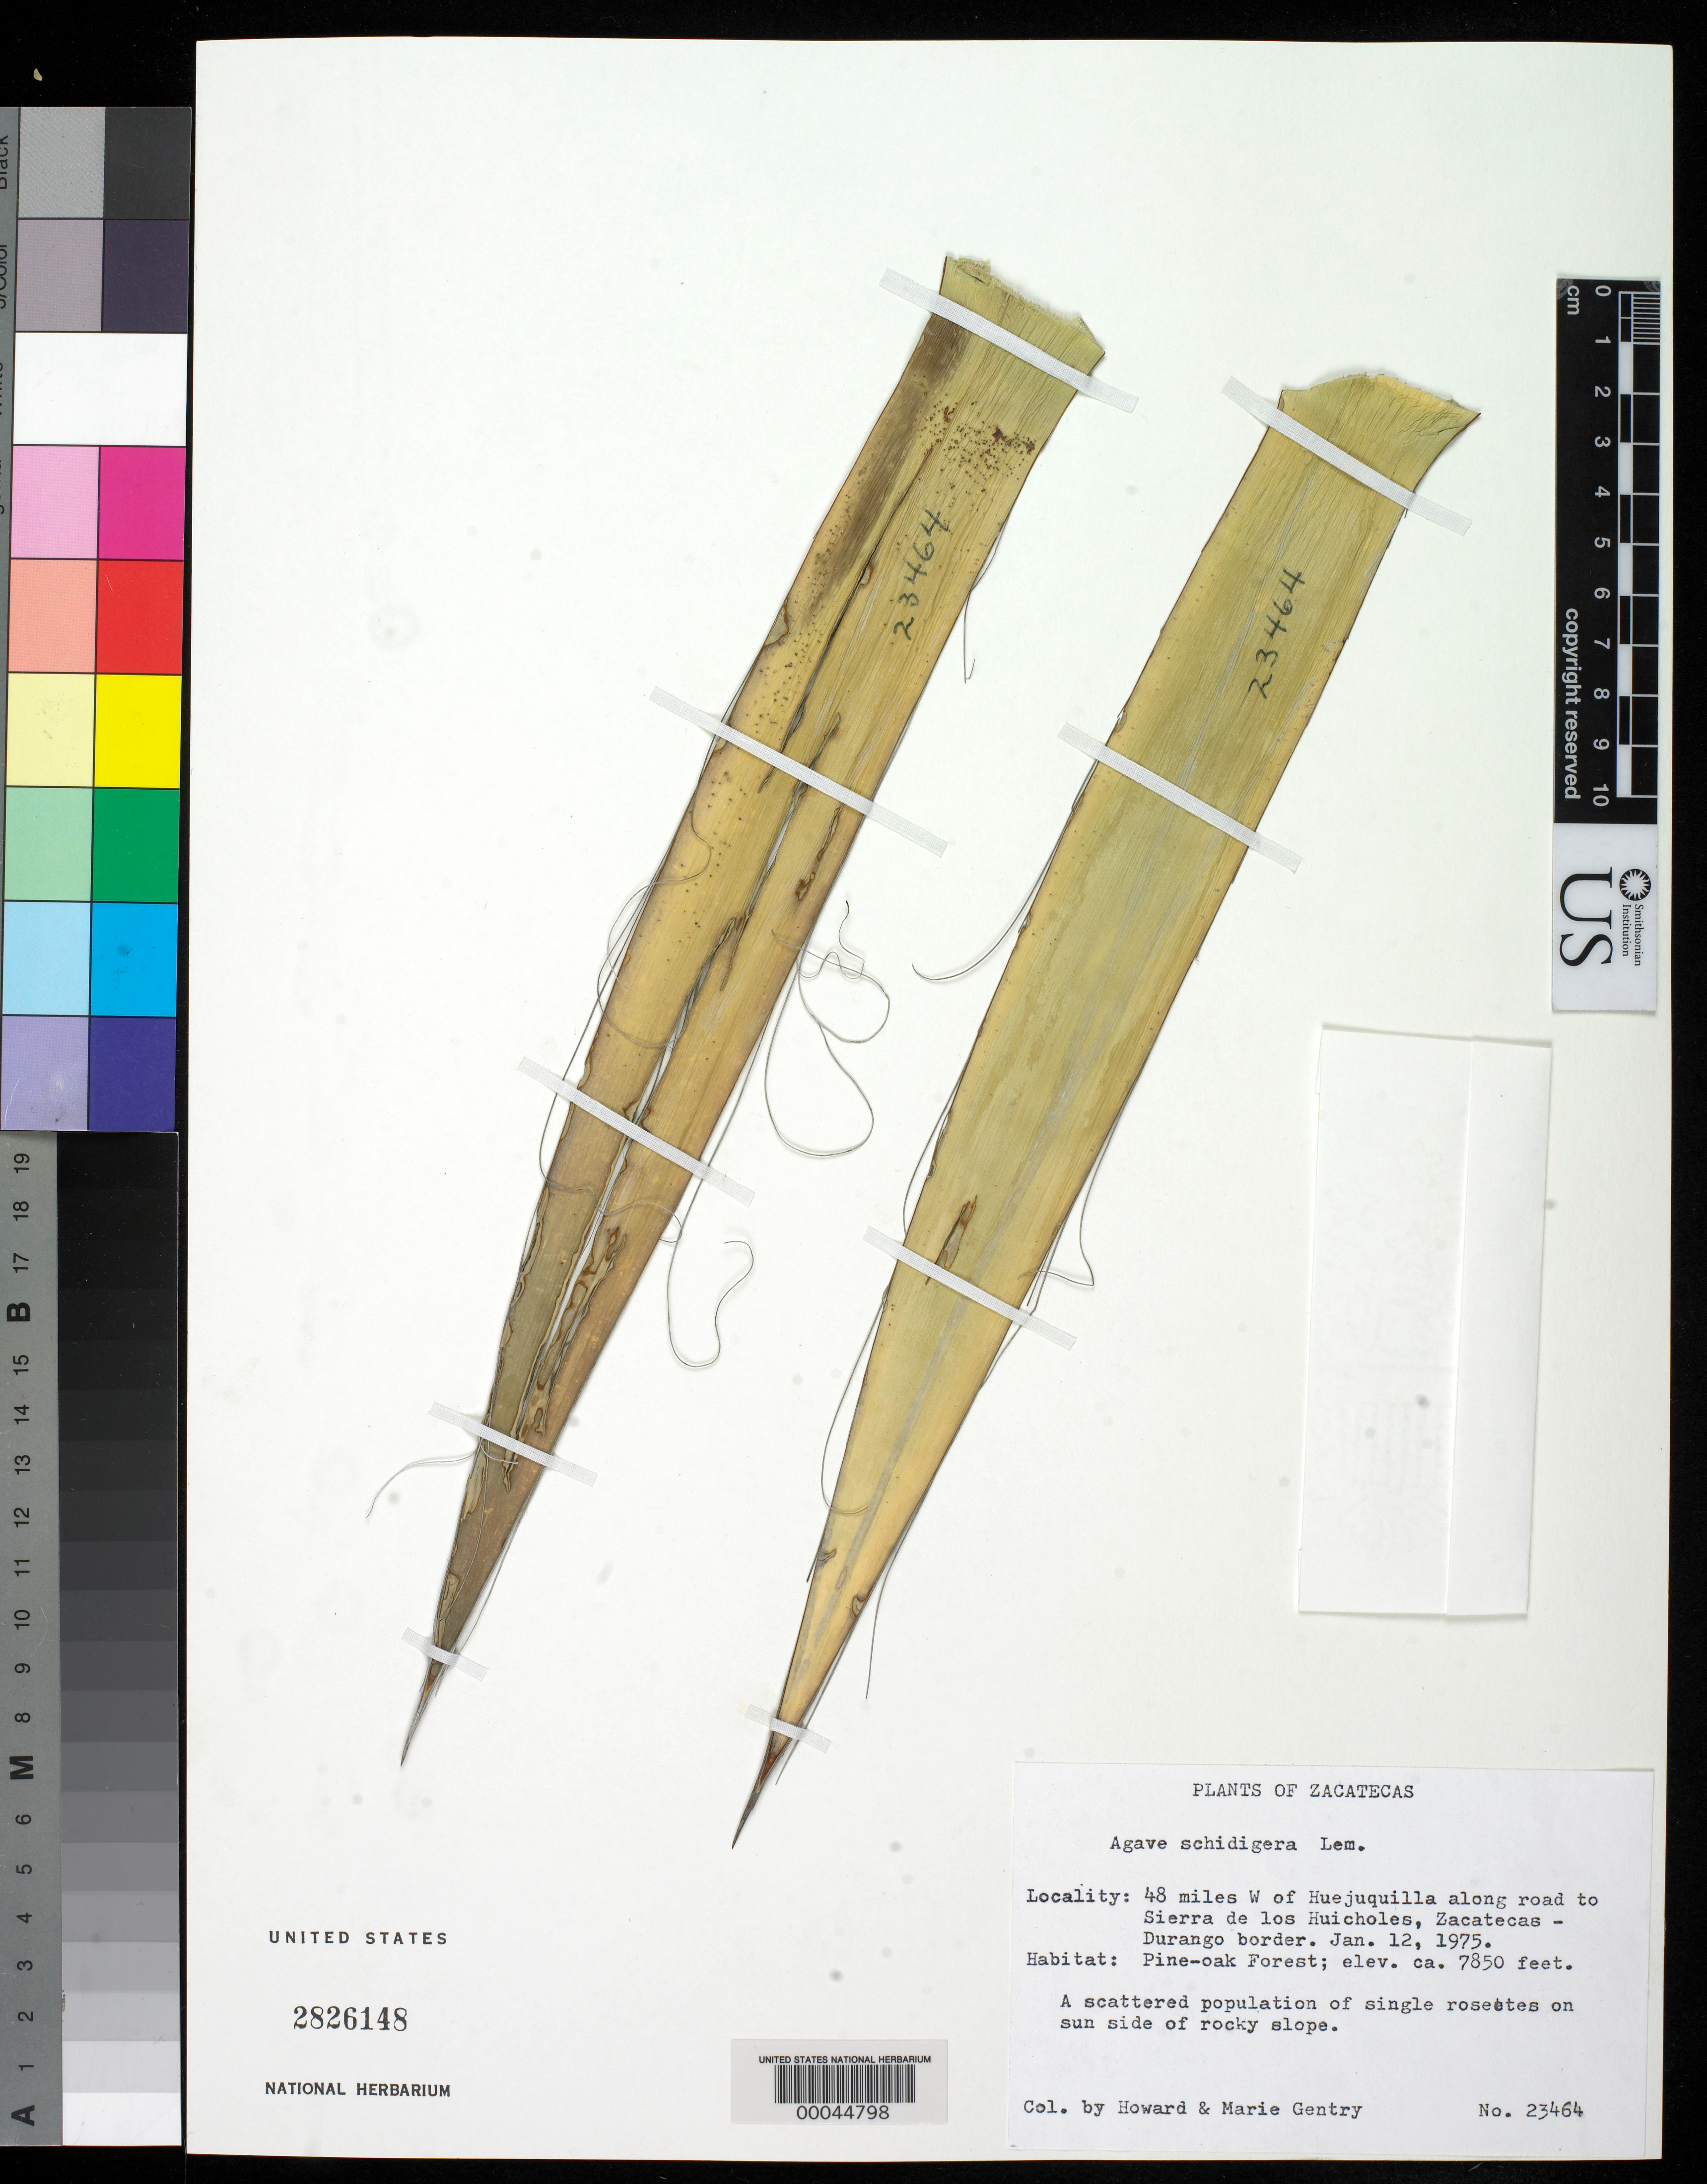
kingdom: Plantae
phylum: Tracheophyta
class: Liliopsida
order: Asparagales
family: Asparagaceae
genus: Agave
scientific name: Agave schidigera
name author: Lem.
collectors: H. S. Gentry & M. Gentry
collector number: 23464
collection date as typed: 12 Jan 1975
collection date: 1975-01-12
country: Mexico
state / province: Zacatecas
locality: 48 mi W of Huejuquilla along road to Sierra de Los Huicholes, Zacatecas - Durango border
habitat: Pine-oak forest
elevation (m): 2393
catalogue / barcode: US 2826148